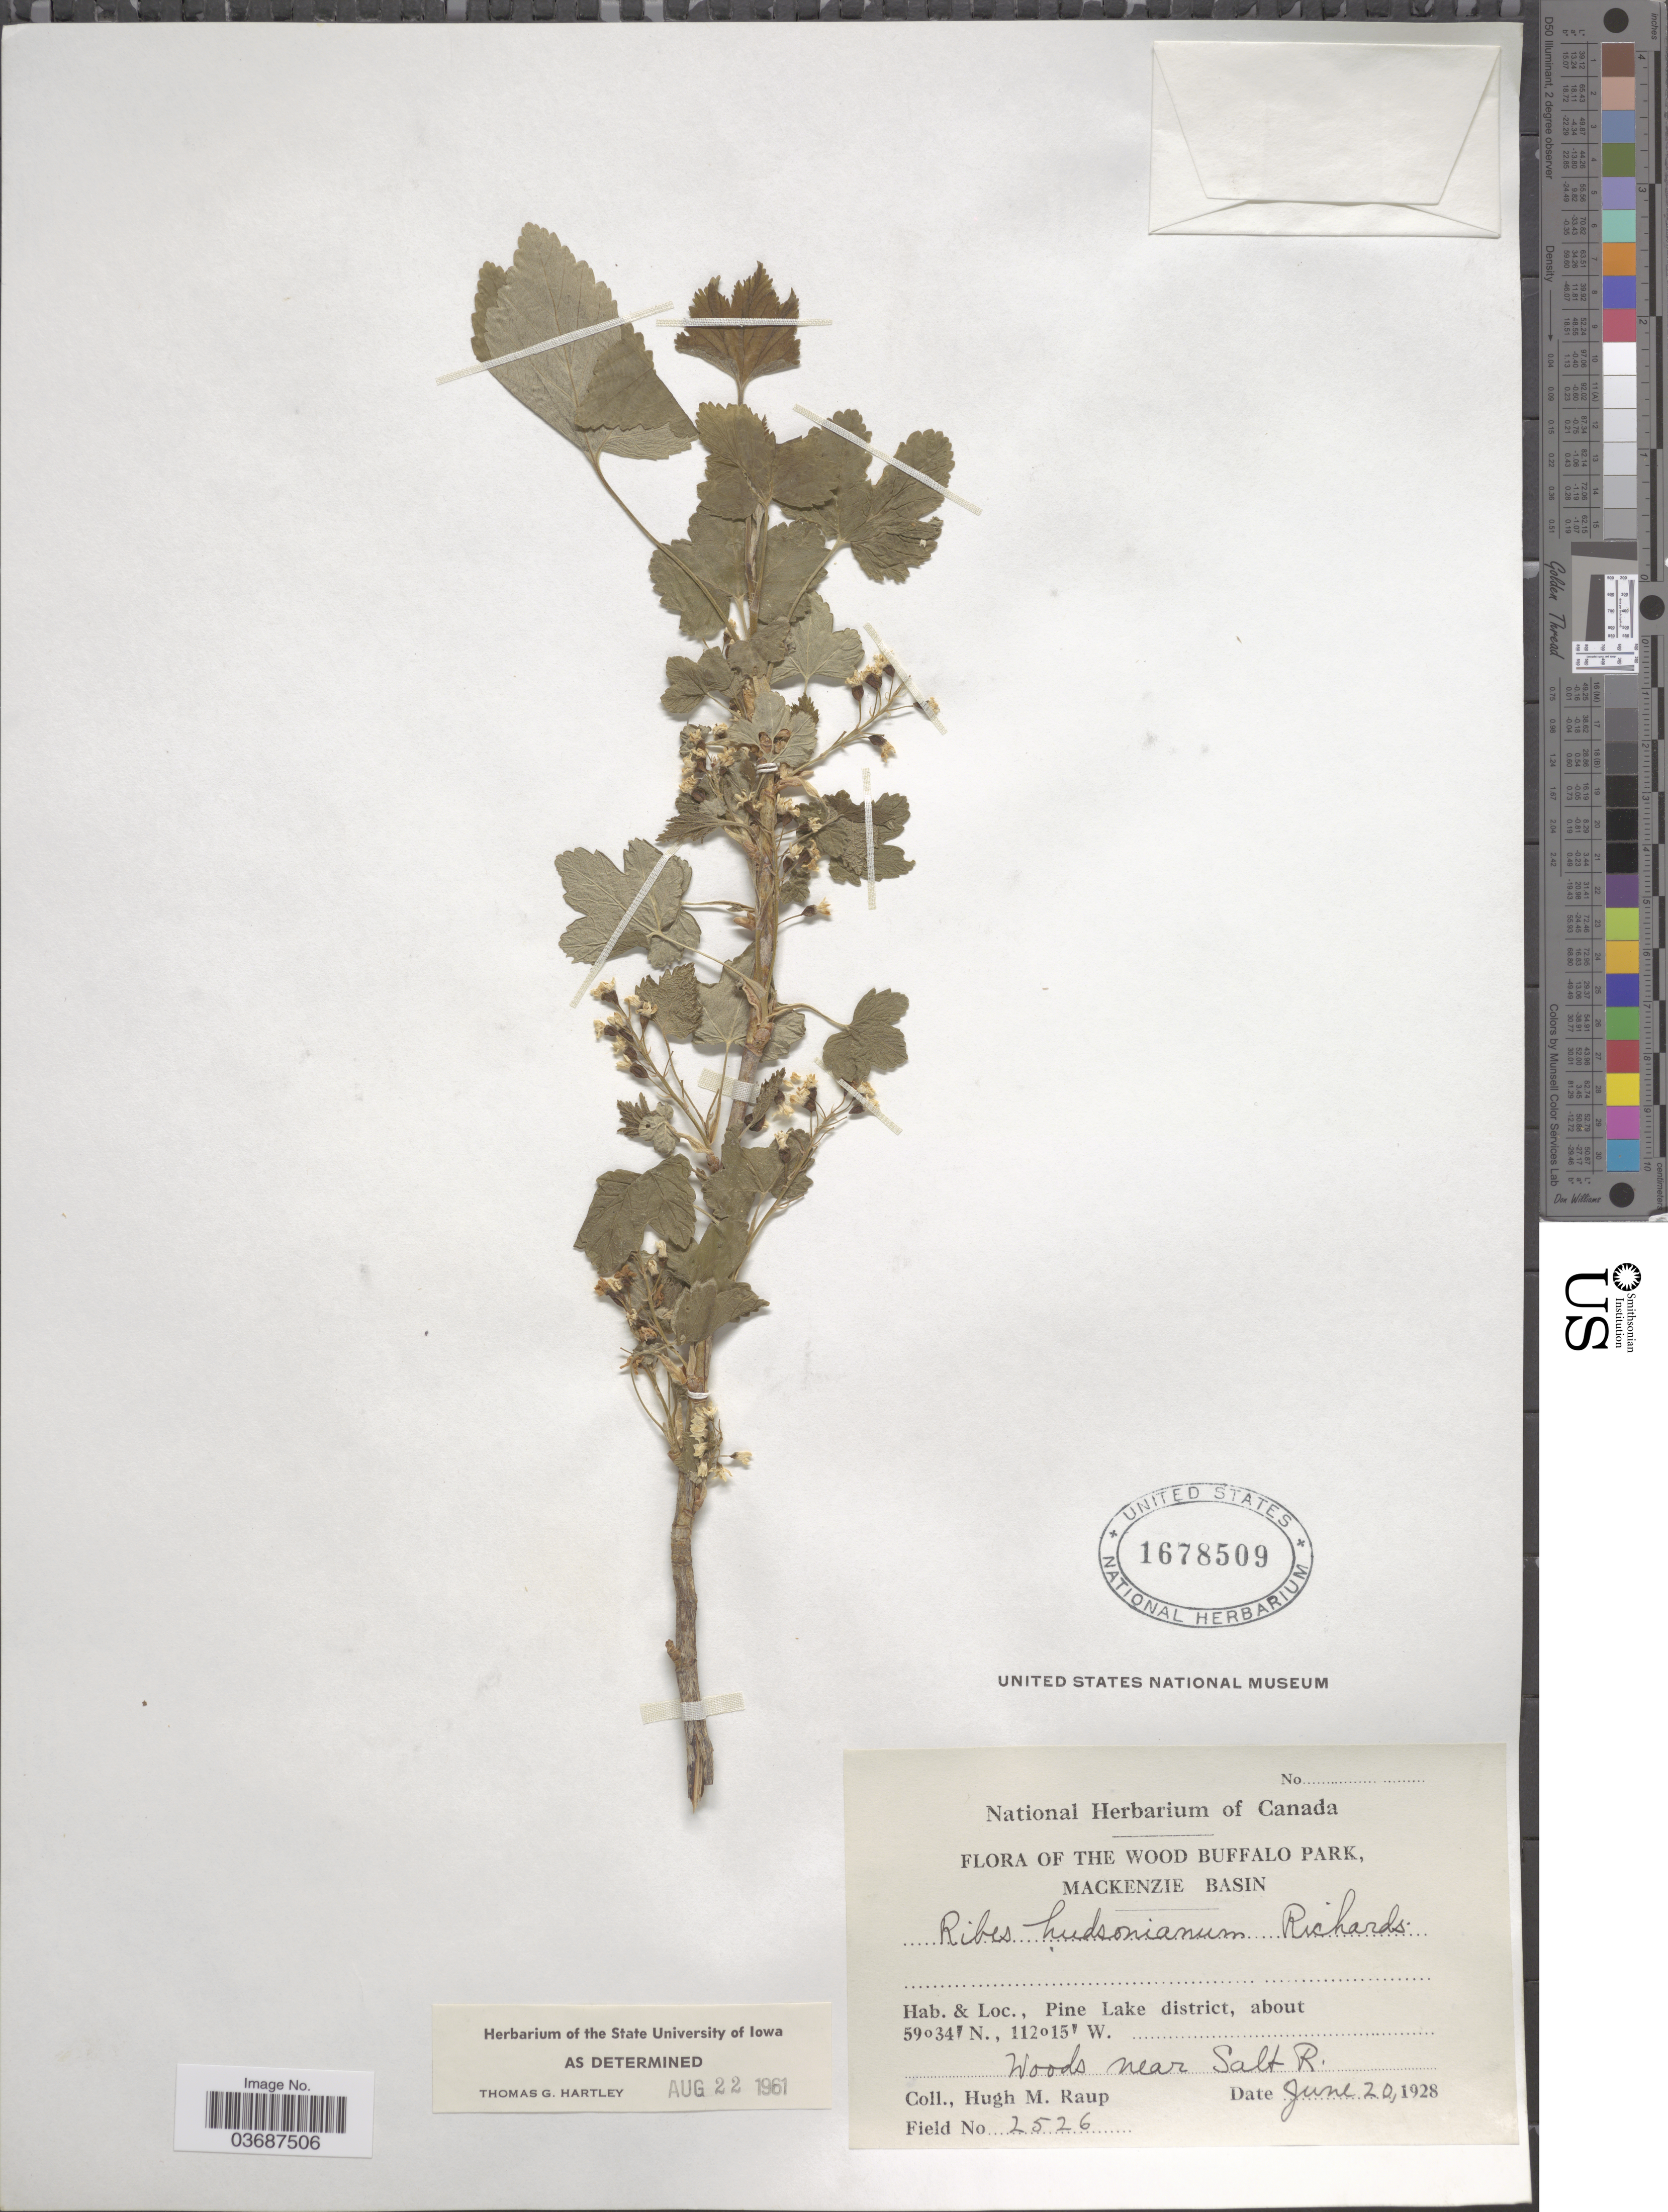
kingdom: Plantae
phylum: Tracheophyta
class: Magnoliopsida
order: Saxifragales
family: Grossulariaceae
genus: Ribes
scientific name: Ribes hudsonianum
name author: Richardson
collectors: H. Raup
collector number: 2526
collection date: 1928-06-20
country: Canada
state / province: Northwest Territories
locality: The Wood Buffalo Park, Mackenzie Basin. Pine Lake district. Woods near Salt R.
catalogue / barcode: US 1678509